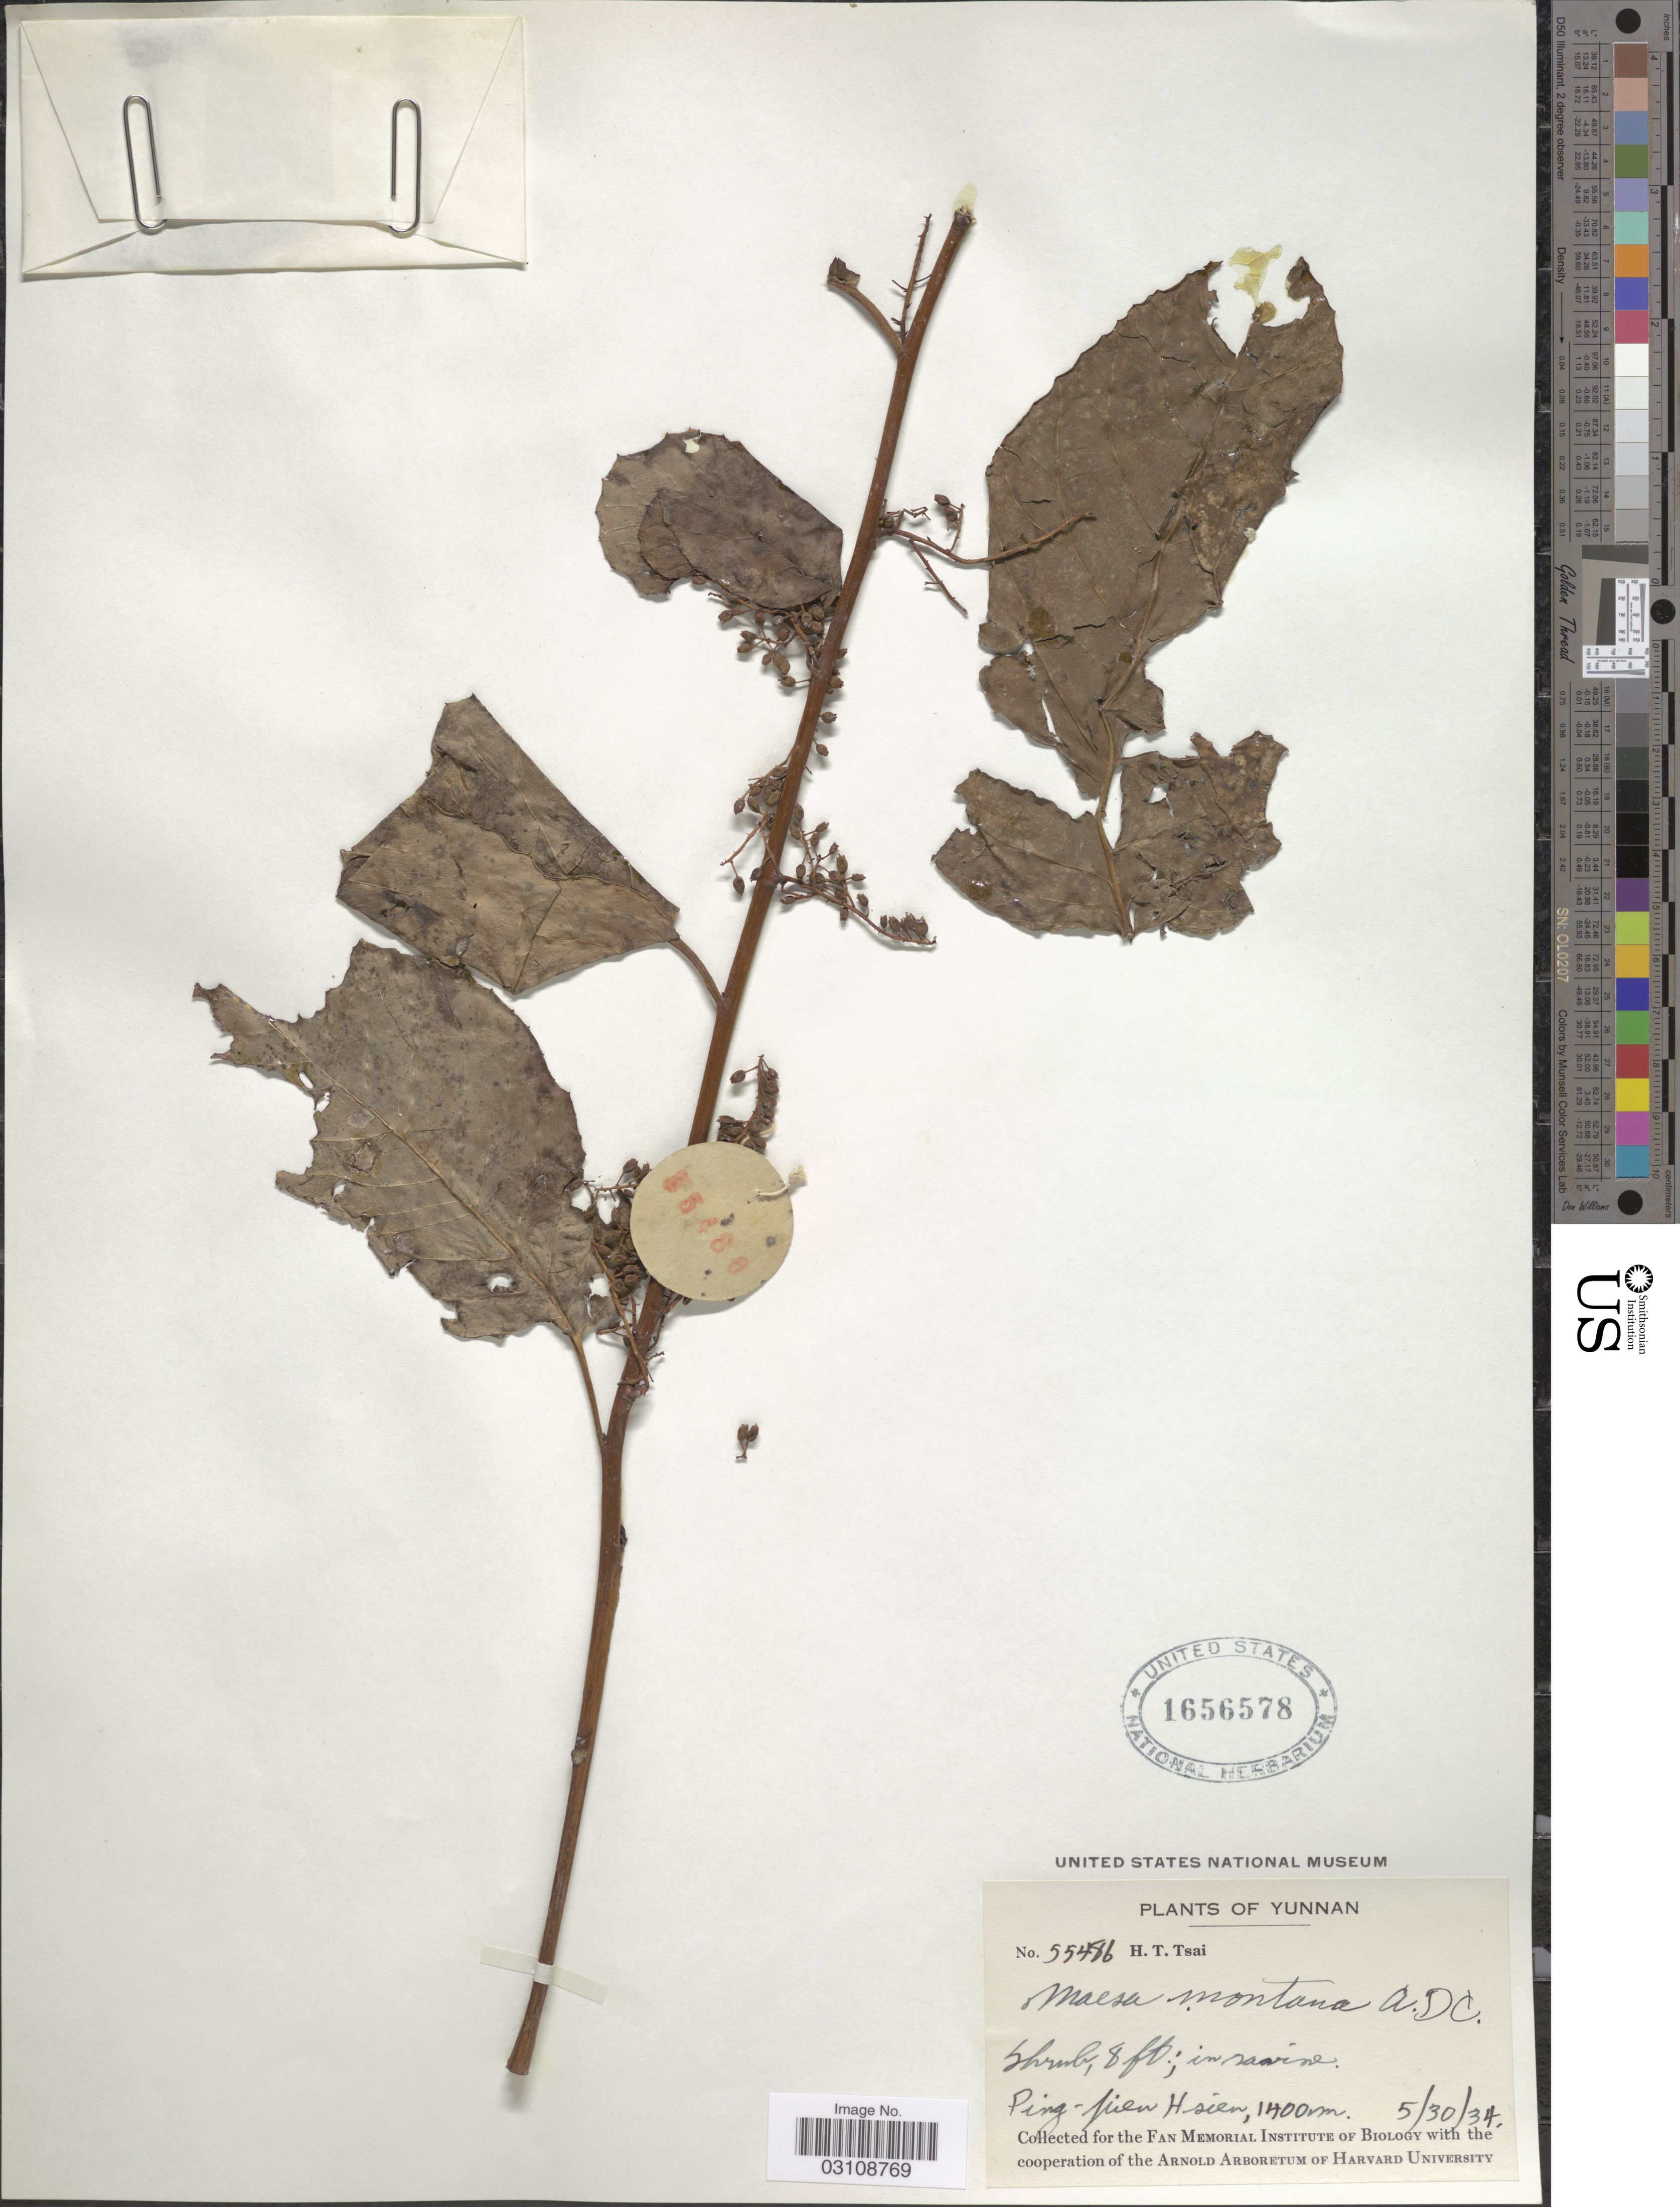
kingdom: Plantae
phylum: Tracheophyta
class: Magnoliopsida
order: Ericales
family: Primulaceae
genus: Maesa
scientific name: Maesa montana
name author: A. DC.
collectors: H. Tsai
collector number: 55486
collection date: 1934-05-30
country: China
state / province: Yunnan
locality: Ping-pien Hsien.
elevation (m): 1400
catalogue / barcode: US 1656578